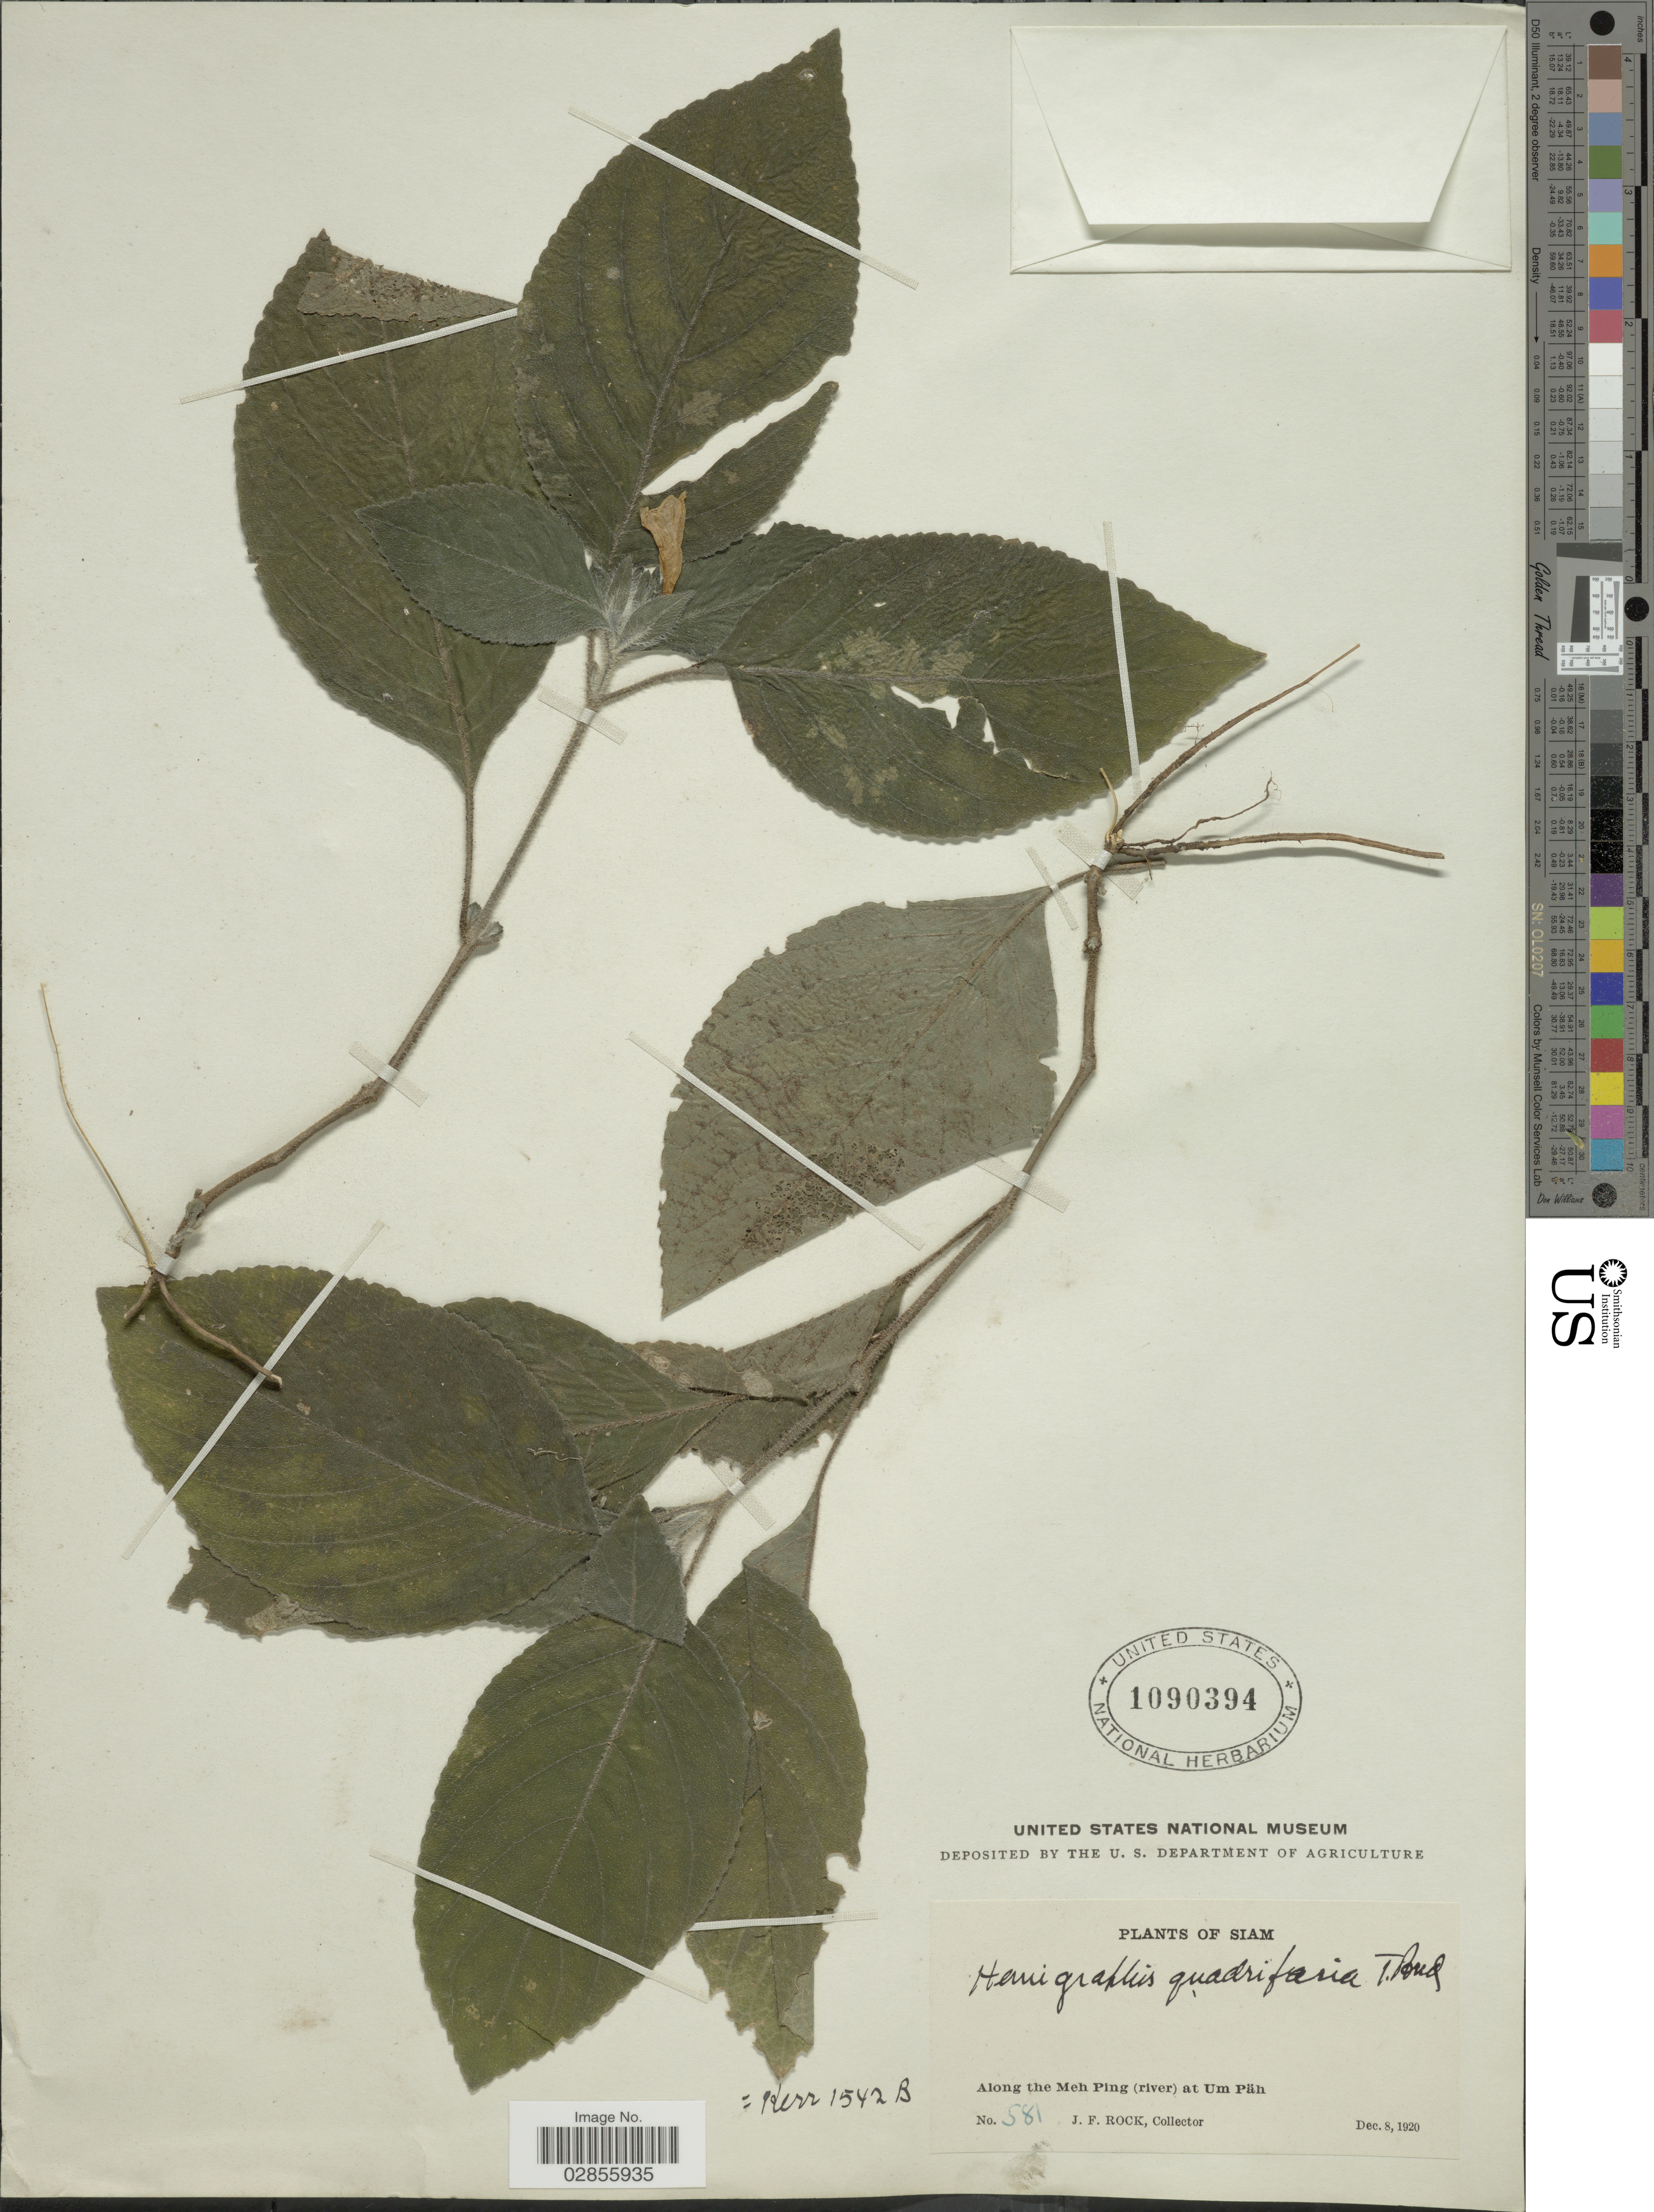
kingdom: Plantae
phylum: Tracheophyta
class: Magnoliopsida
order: Lamiales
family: Acanthaceae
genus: Hemigraphis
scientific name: Hemigraphis quadrifaria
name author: (Wall. ex Nees) T. Anderson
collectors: J. Rock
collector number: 581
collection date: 1920-12-08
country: Thailand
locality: Siam. Along the Meh Ping (river) at Um Päh.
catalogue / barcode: US 1090394